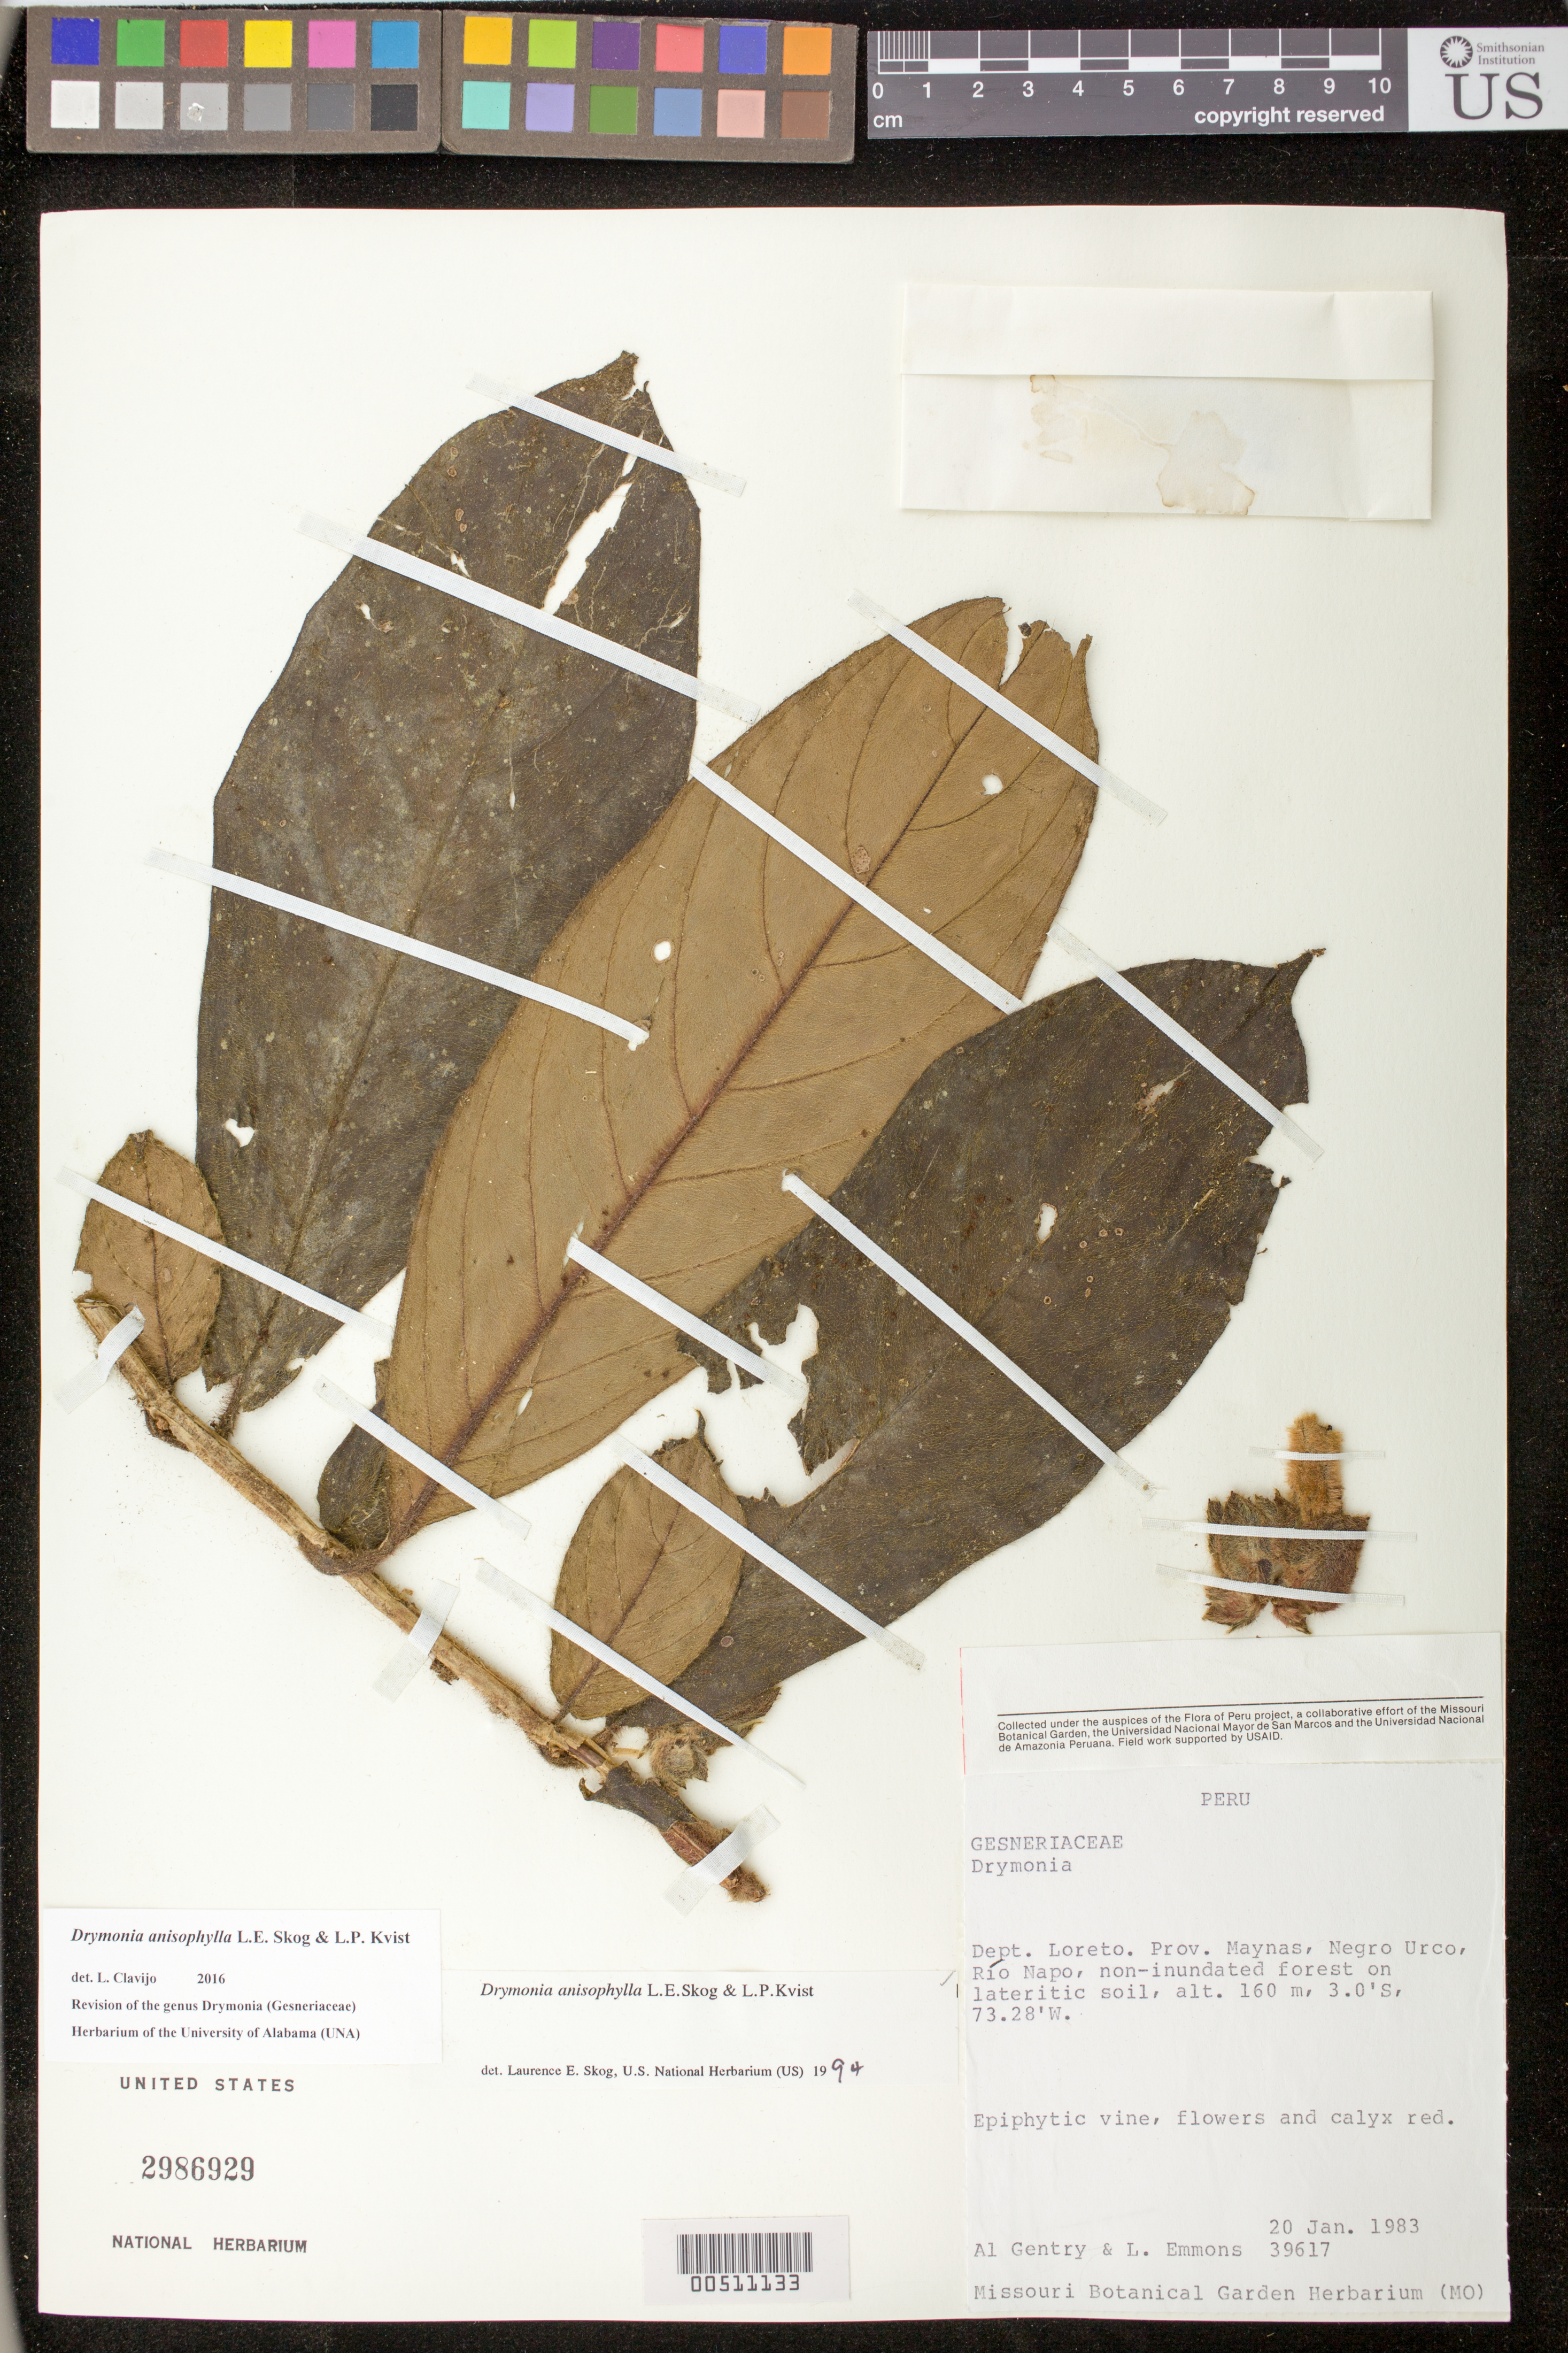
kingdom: Plantae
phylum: Tracheophyta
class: Magnoliopsida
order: Lamiales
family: Gesneriaceae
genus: Drymonia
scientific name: Drymonia anisophylla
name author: L.E. Skog & L.P. Kvist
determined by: Skog, Laurence E.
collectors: A. H. Gentry & L. Emmons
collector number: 39617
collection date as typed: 20 Jan 1983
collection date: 1983-01-20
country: Peru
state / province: Loreto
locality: Prov. Maynas; Negro Urco, Río Napo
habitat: Non-inundated forest on lateritic soil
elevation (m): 160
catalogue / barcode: US 2986929